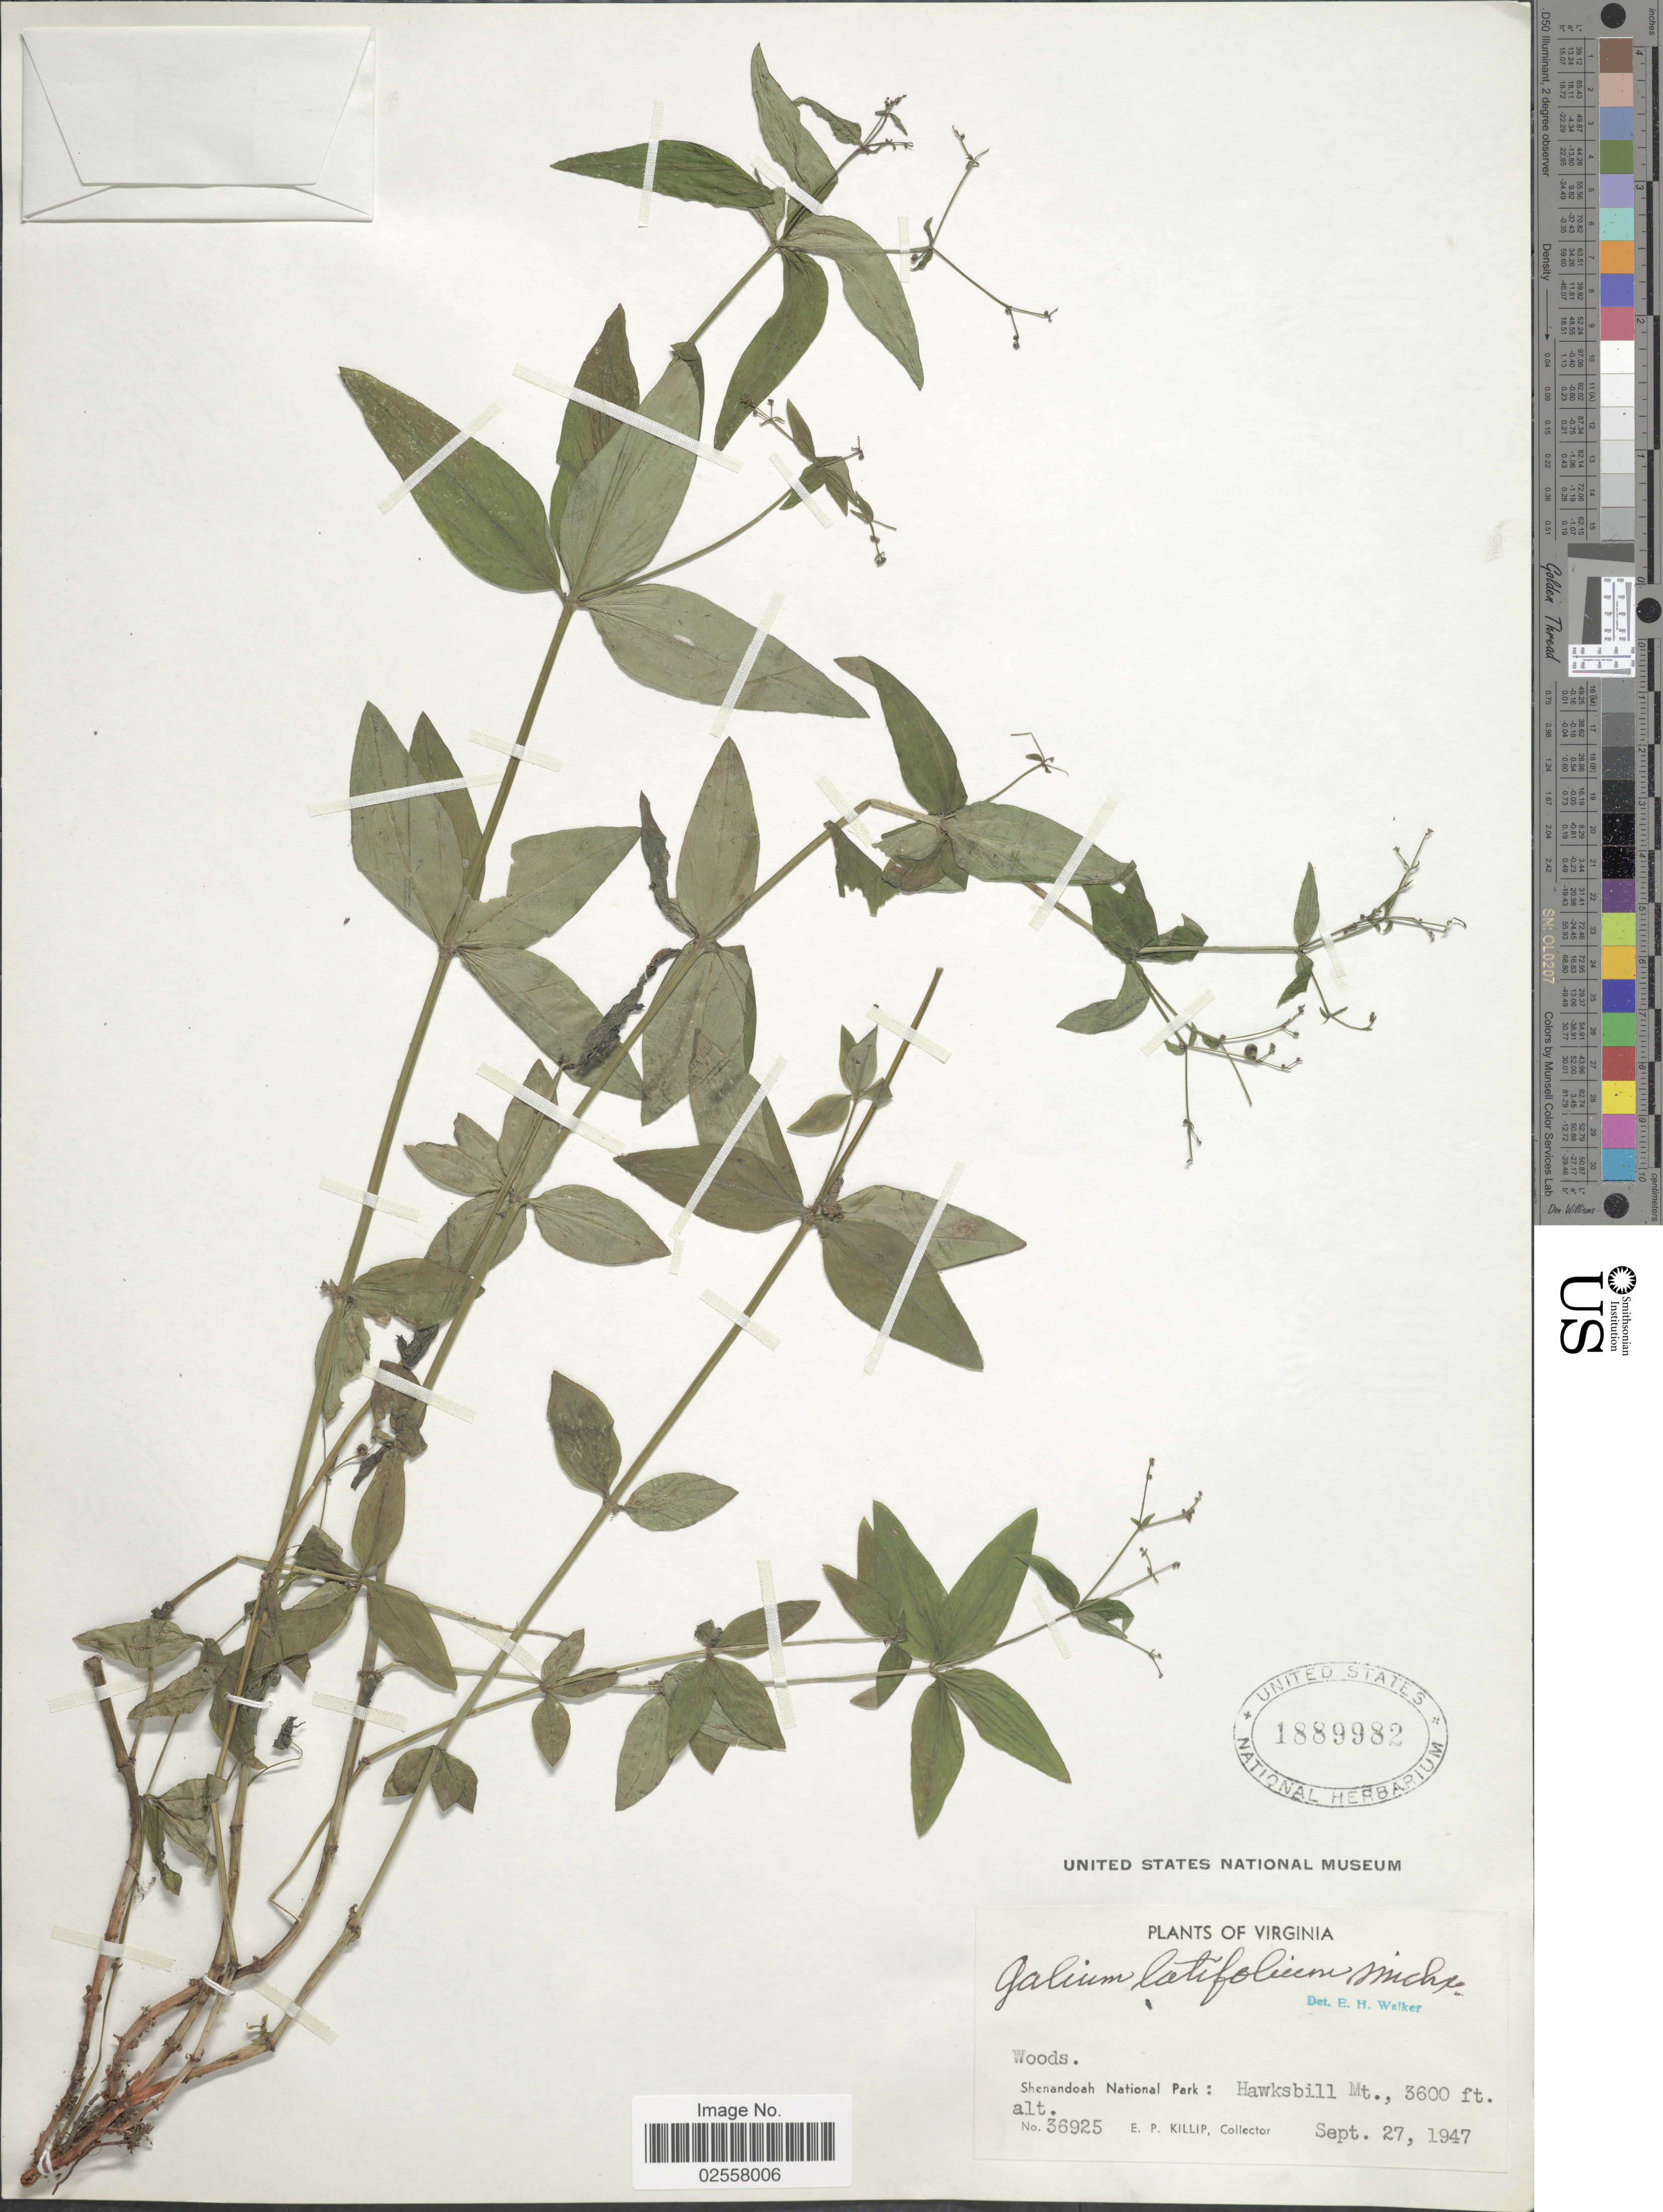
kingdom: Plantae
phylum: Tracheophyta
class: Magnoliopsida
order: Gentianales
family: Rubiaceae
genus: Galium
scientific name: Galium latifolium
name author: Michx.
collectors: E. P. Killip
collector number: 36925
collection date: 1947-09-27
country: United States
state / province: Virginia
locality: Shenandoah National Park: Hawksbill Mt.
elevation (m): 1097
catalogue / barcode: US 1889982